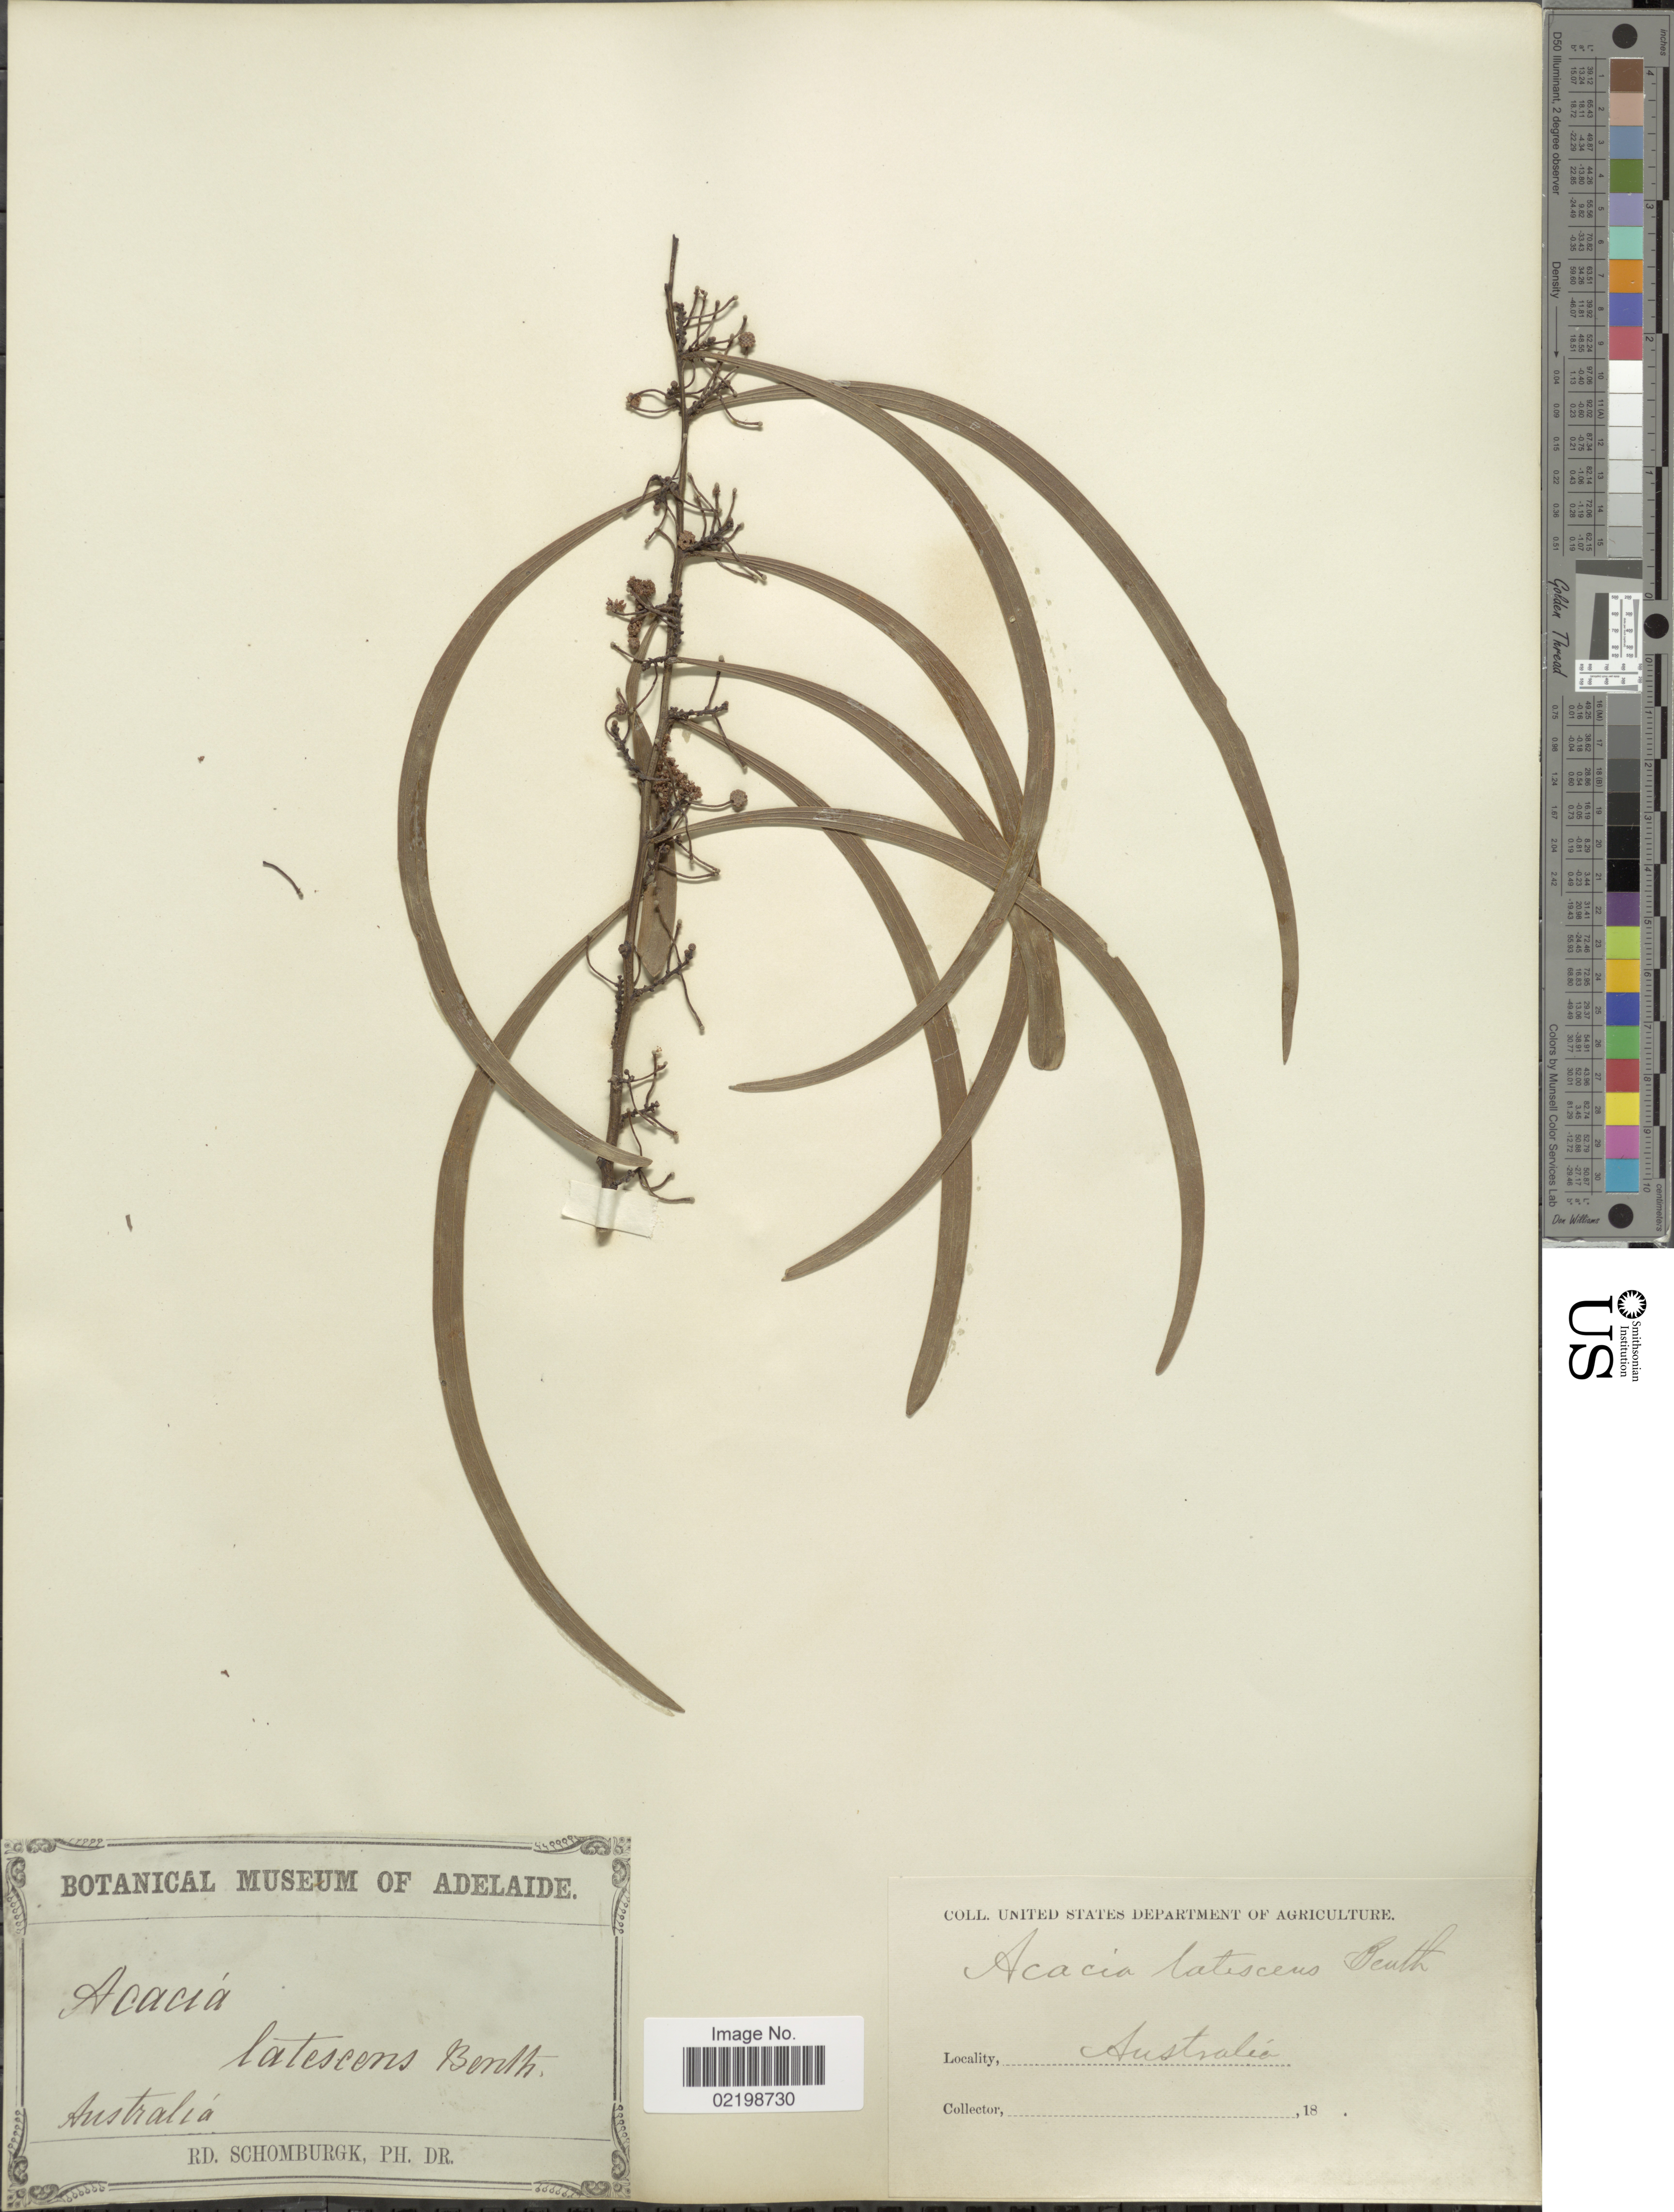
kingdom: Plantae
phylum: Tracheophyta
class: Magnoliopsida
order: Fabales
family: Fabaceae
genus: Acacia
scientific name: Acacia latescens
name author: Benth.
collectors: M. R. Schomburgk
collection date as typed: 18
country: Australia